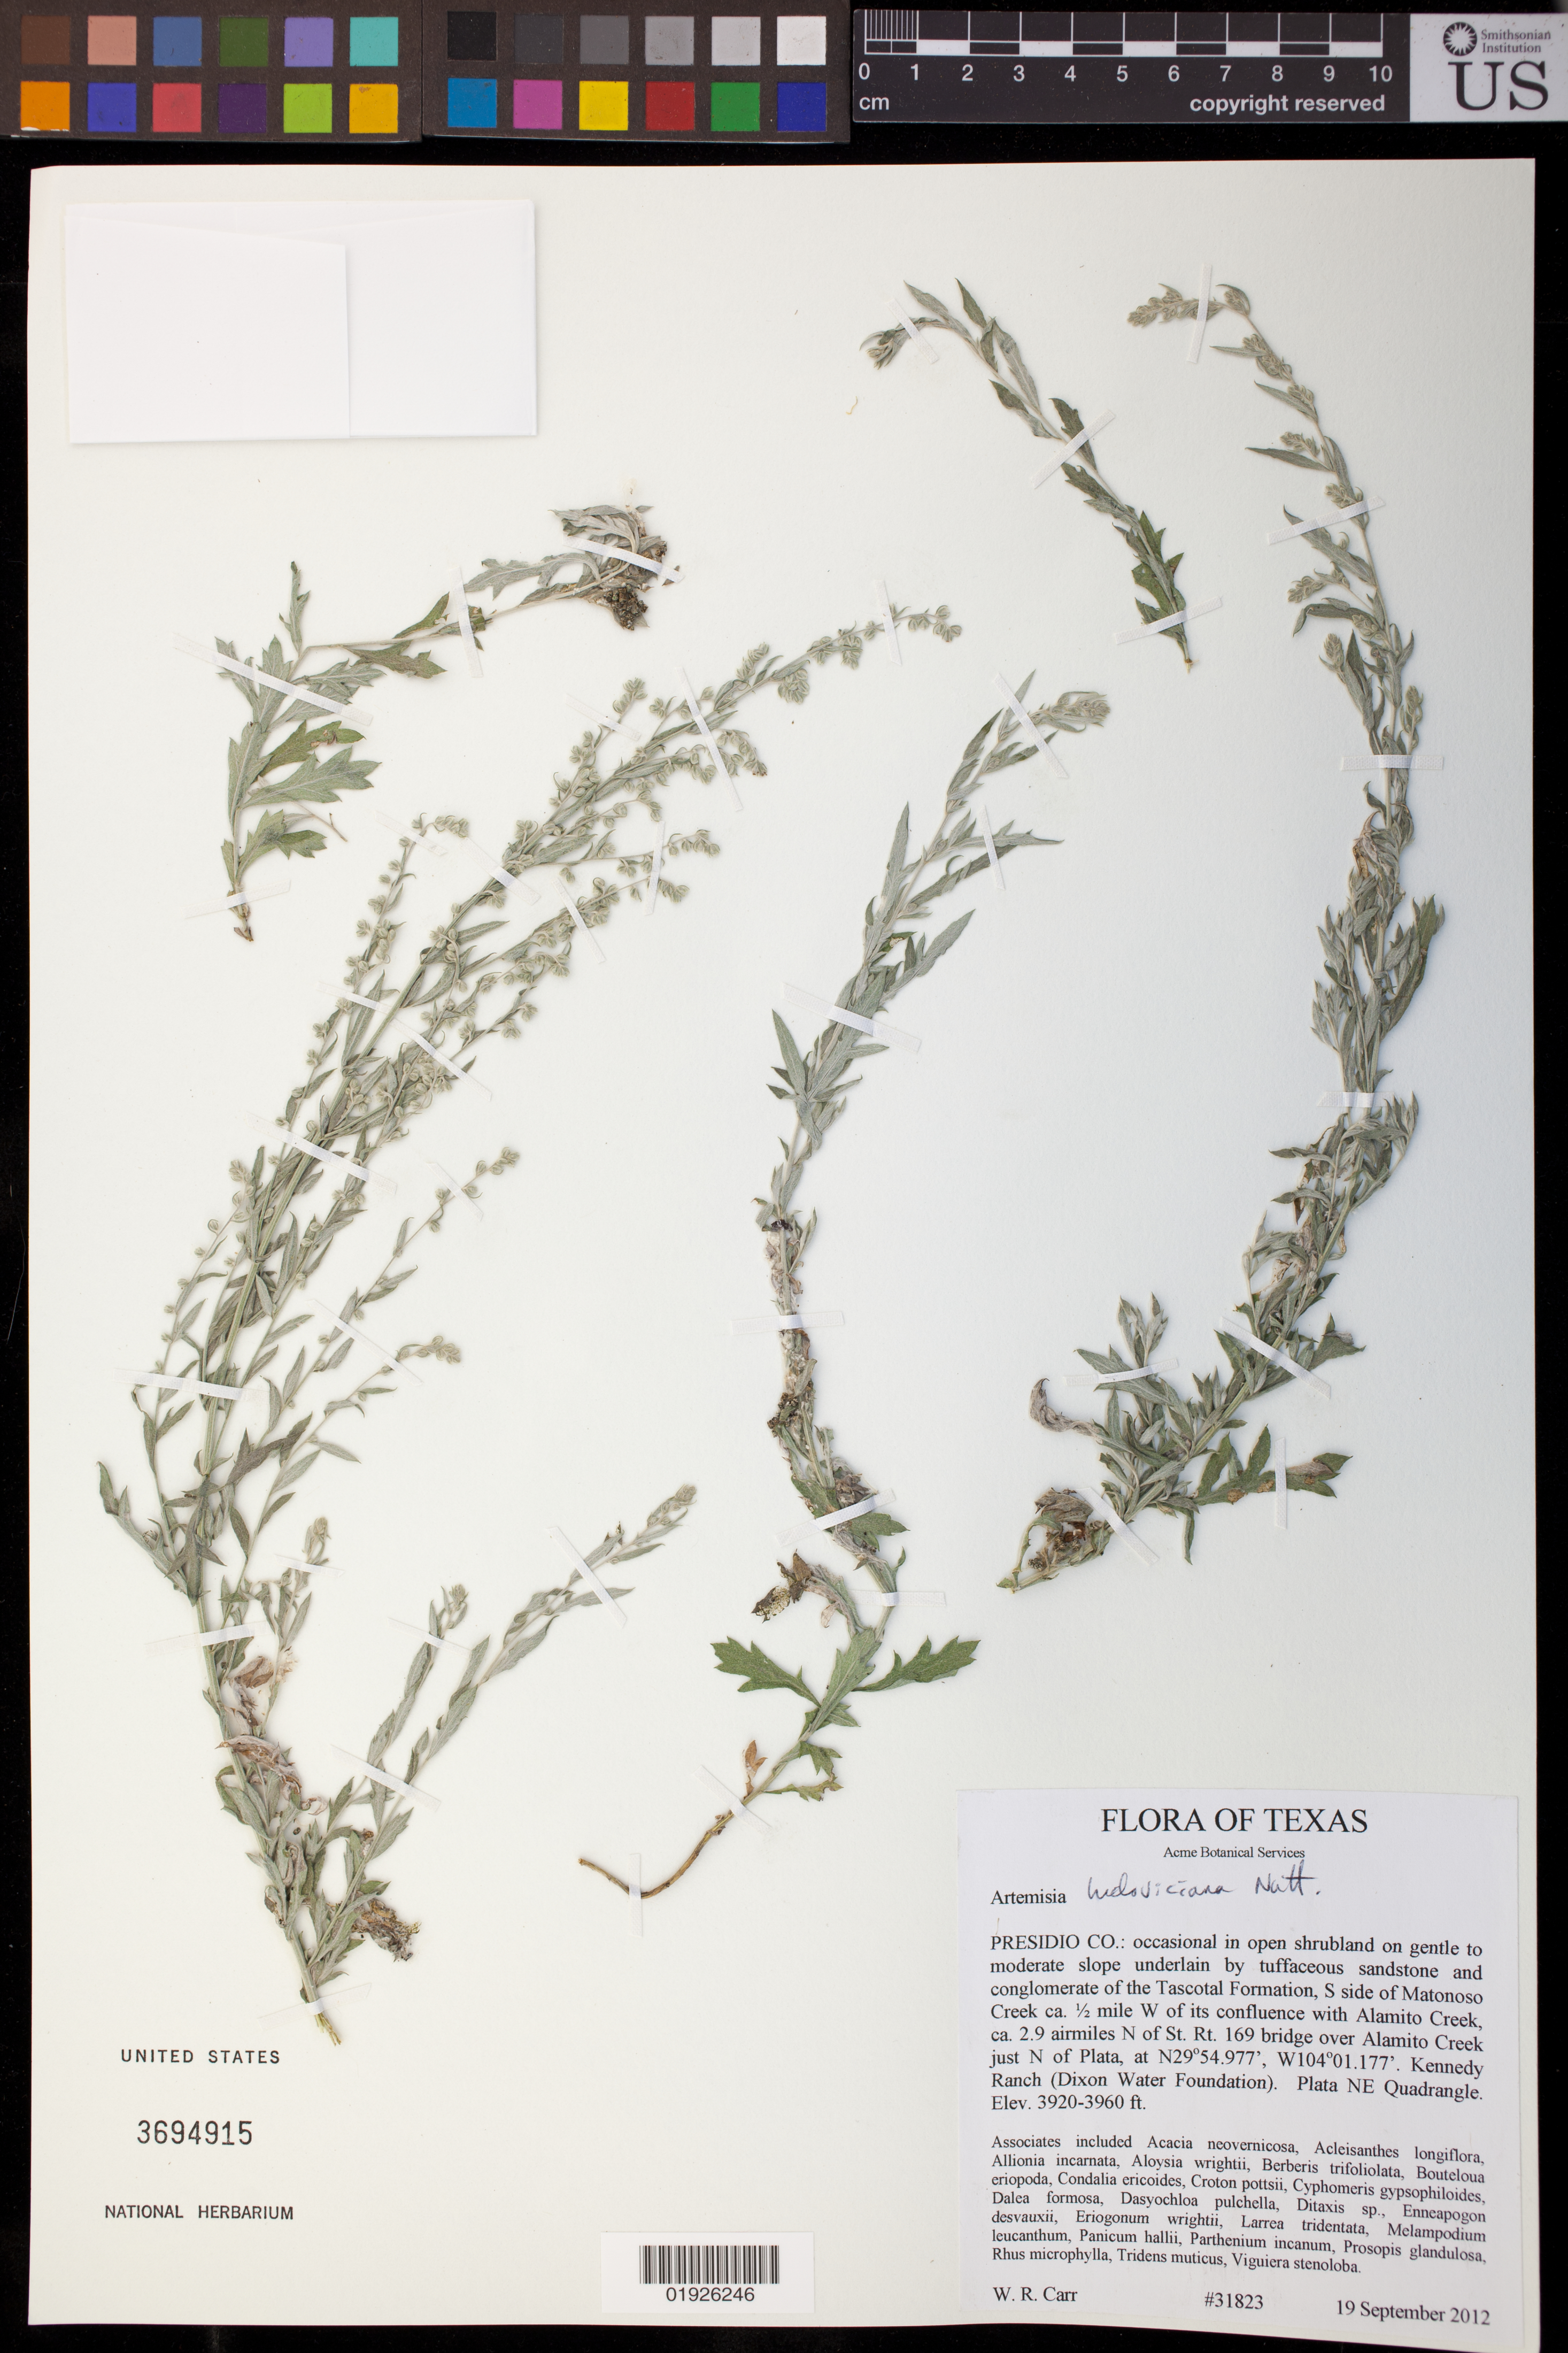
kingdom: Plantae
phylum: Tracheophyta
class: Magnoliopsida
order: Asterales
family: Asteraceae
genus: Artemisia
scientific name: Artemisia ludoviciana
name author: Nutt.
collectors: W. Carr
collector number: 31823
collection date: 2012-09-19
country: United States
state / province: Texas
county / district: Presidio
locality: S side of Matonoso Creek valley ca. 1/2 mile W of it confluence with Alamito Creek, ca. 2.9 airmiles N of St. Rt. 169 bridge over Alamito Creek just N of Plata. Kennedy Ranch (Dixon Water Foundation). Plata NE Quadrangle.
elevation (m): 1195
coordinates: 29 54.977 N, 104 01.177 W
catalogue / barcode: US 3694915